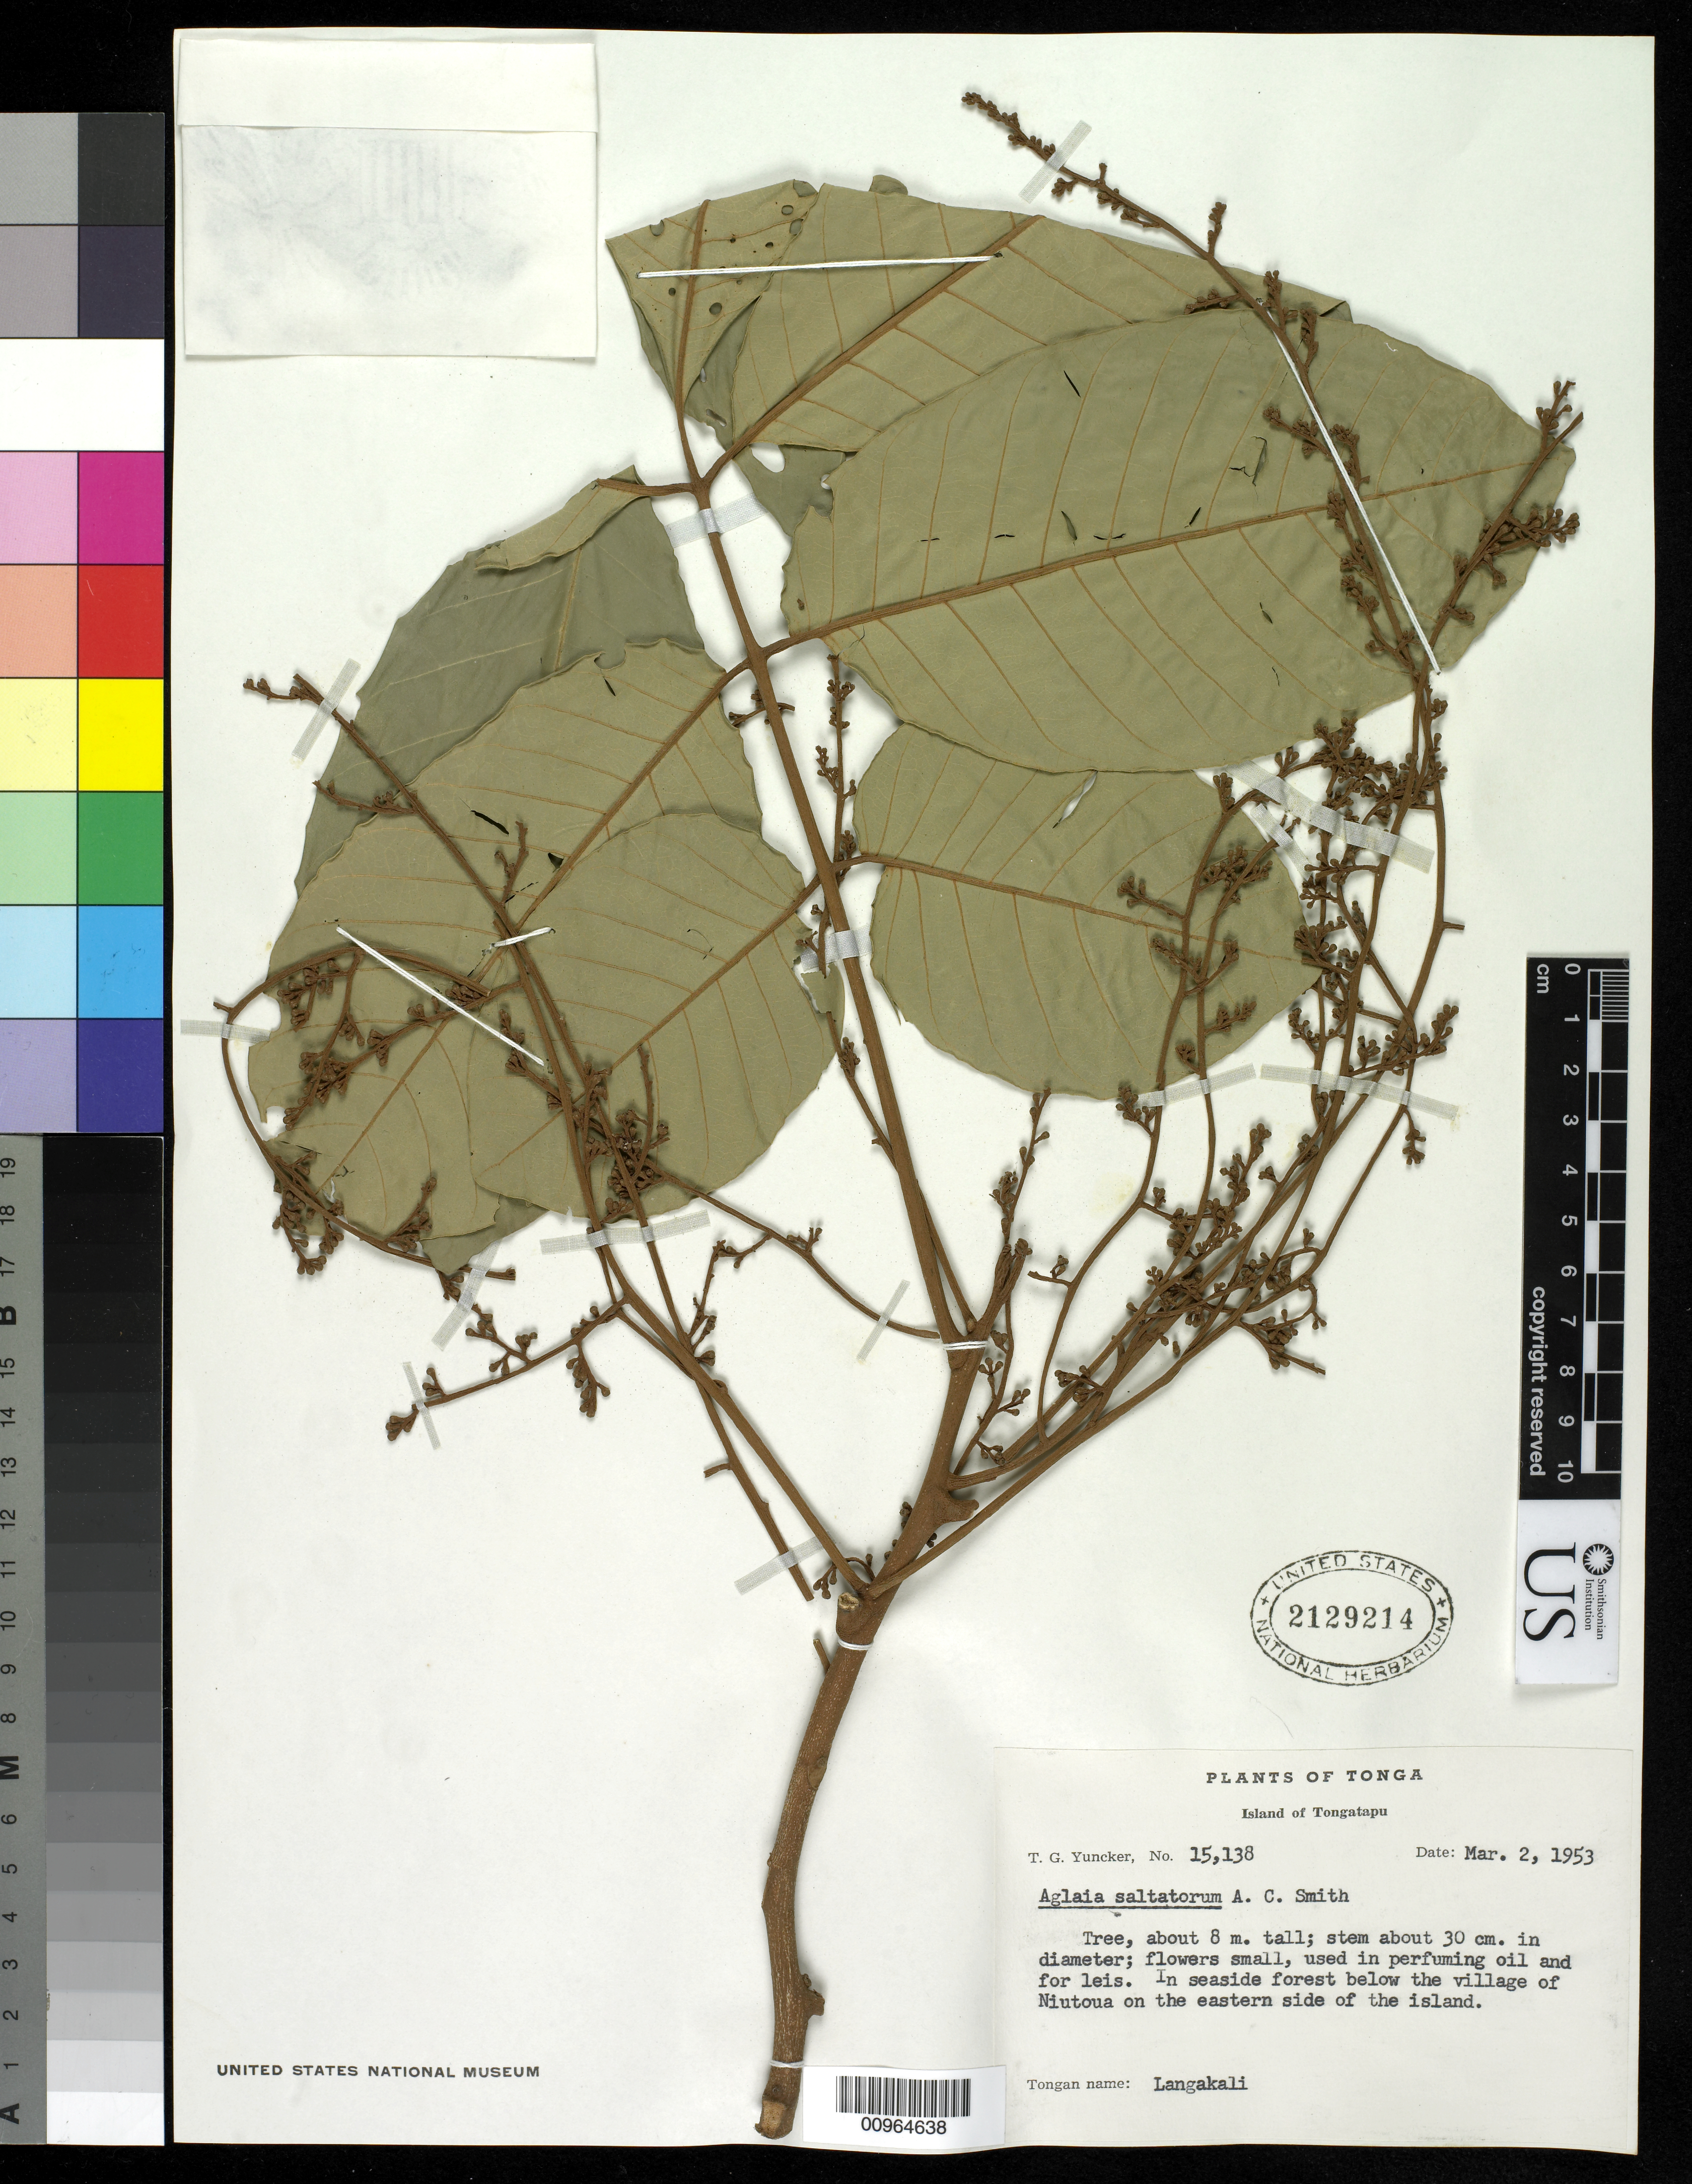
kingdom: Plantae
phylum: Tracheophyta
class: Magnoliopsida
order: Sapindales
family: Meliaceae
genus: Aglaia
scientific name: Aglaia saltatorum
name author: A.C. Sm.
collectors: T. G. Yuncker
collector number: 15138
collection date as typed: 02 Mar 1953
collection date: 1953-03-02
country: Tonga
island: Tongatapu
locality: Below the village of Niutoua on the eastern side of the island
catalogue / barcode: US 2129214